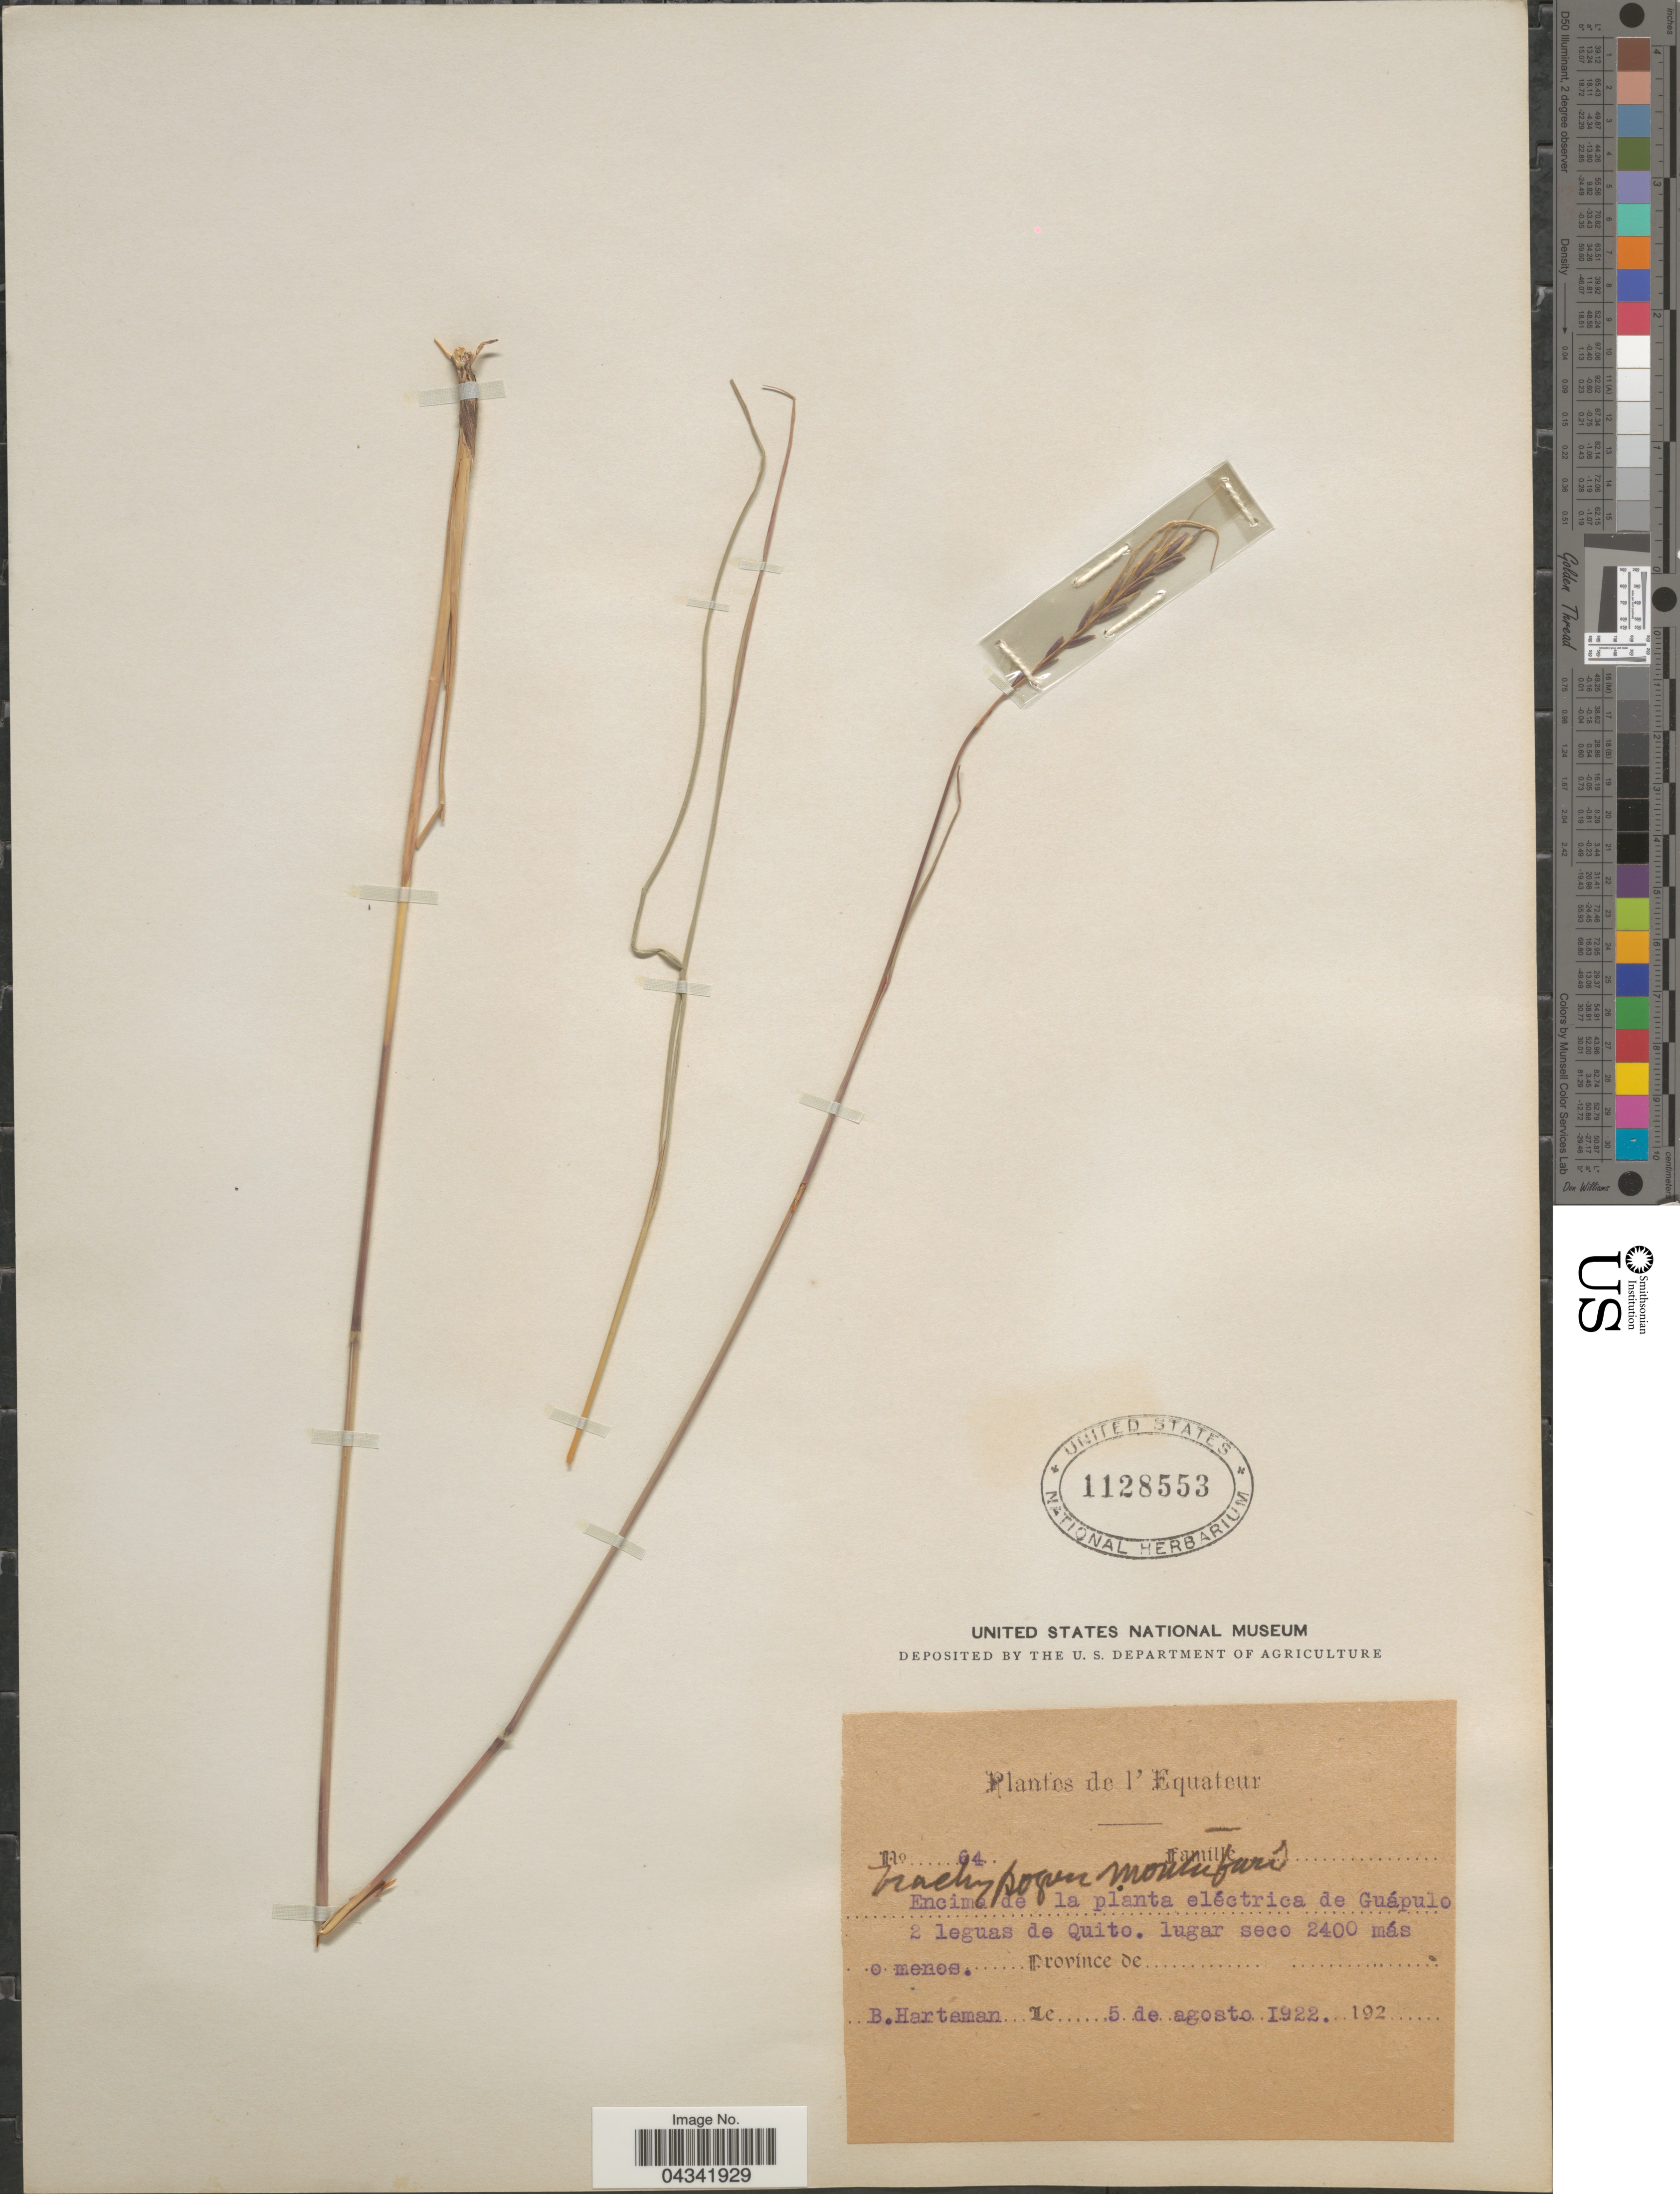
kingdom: Plantae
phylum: Tracheophyta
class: Liliopsida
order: Poales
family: Poaceae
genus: Trachypogon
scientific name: Trachypogon spicatus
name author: (L. f.) Kuntze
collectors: B. Harteman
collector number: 64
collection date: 1922-08-05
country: Ecuador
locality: L'Equateur. Encima de la planta eléctrica de Guápulo 2 leguas de Quito.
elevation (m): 2400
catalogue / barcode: US 1128553